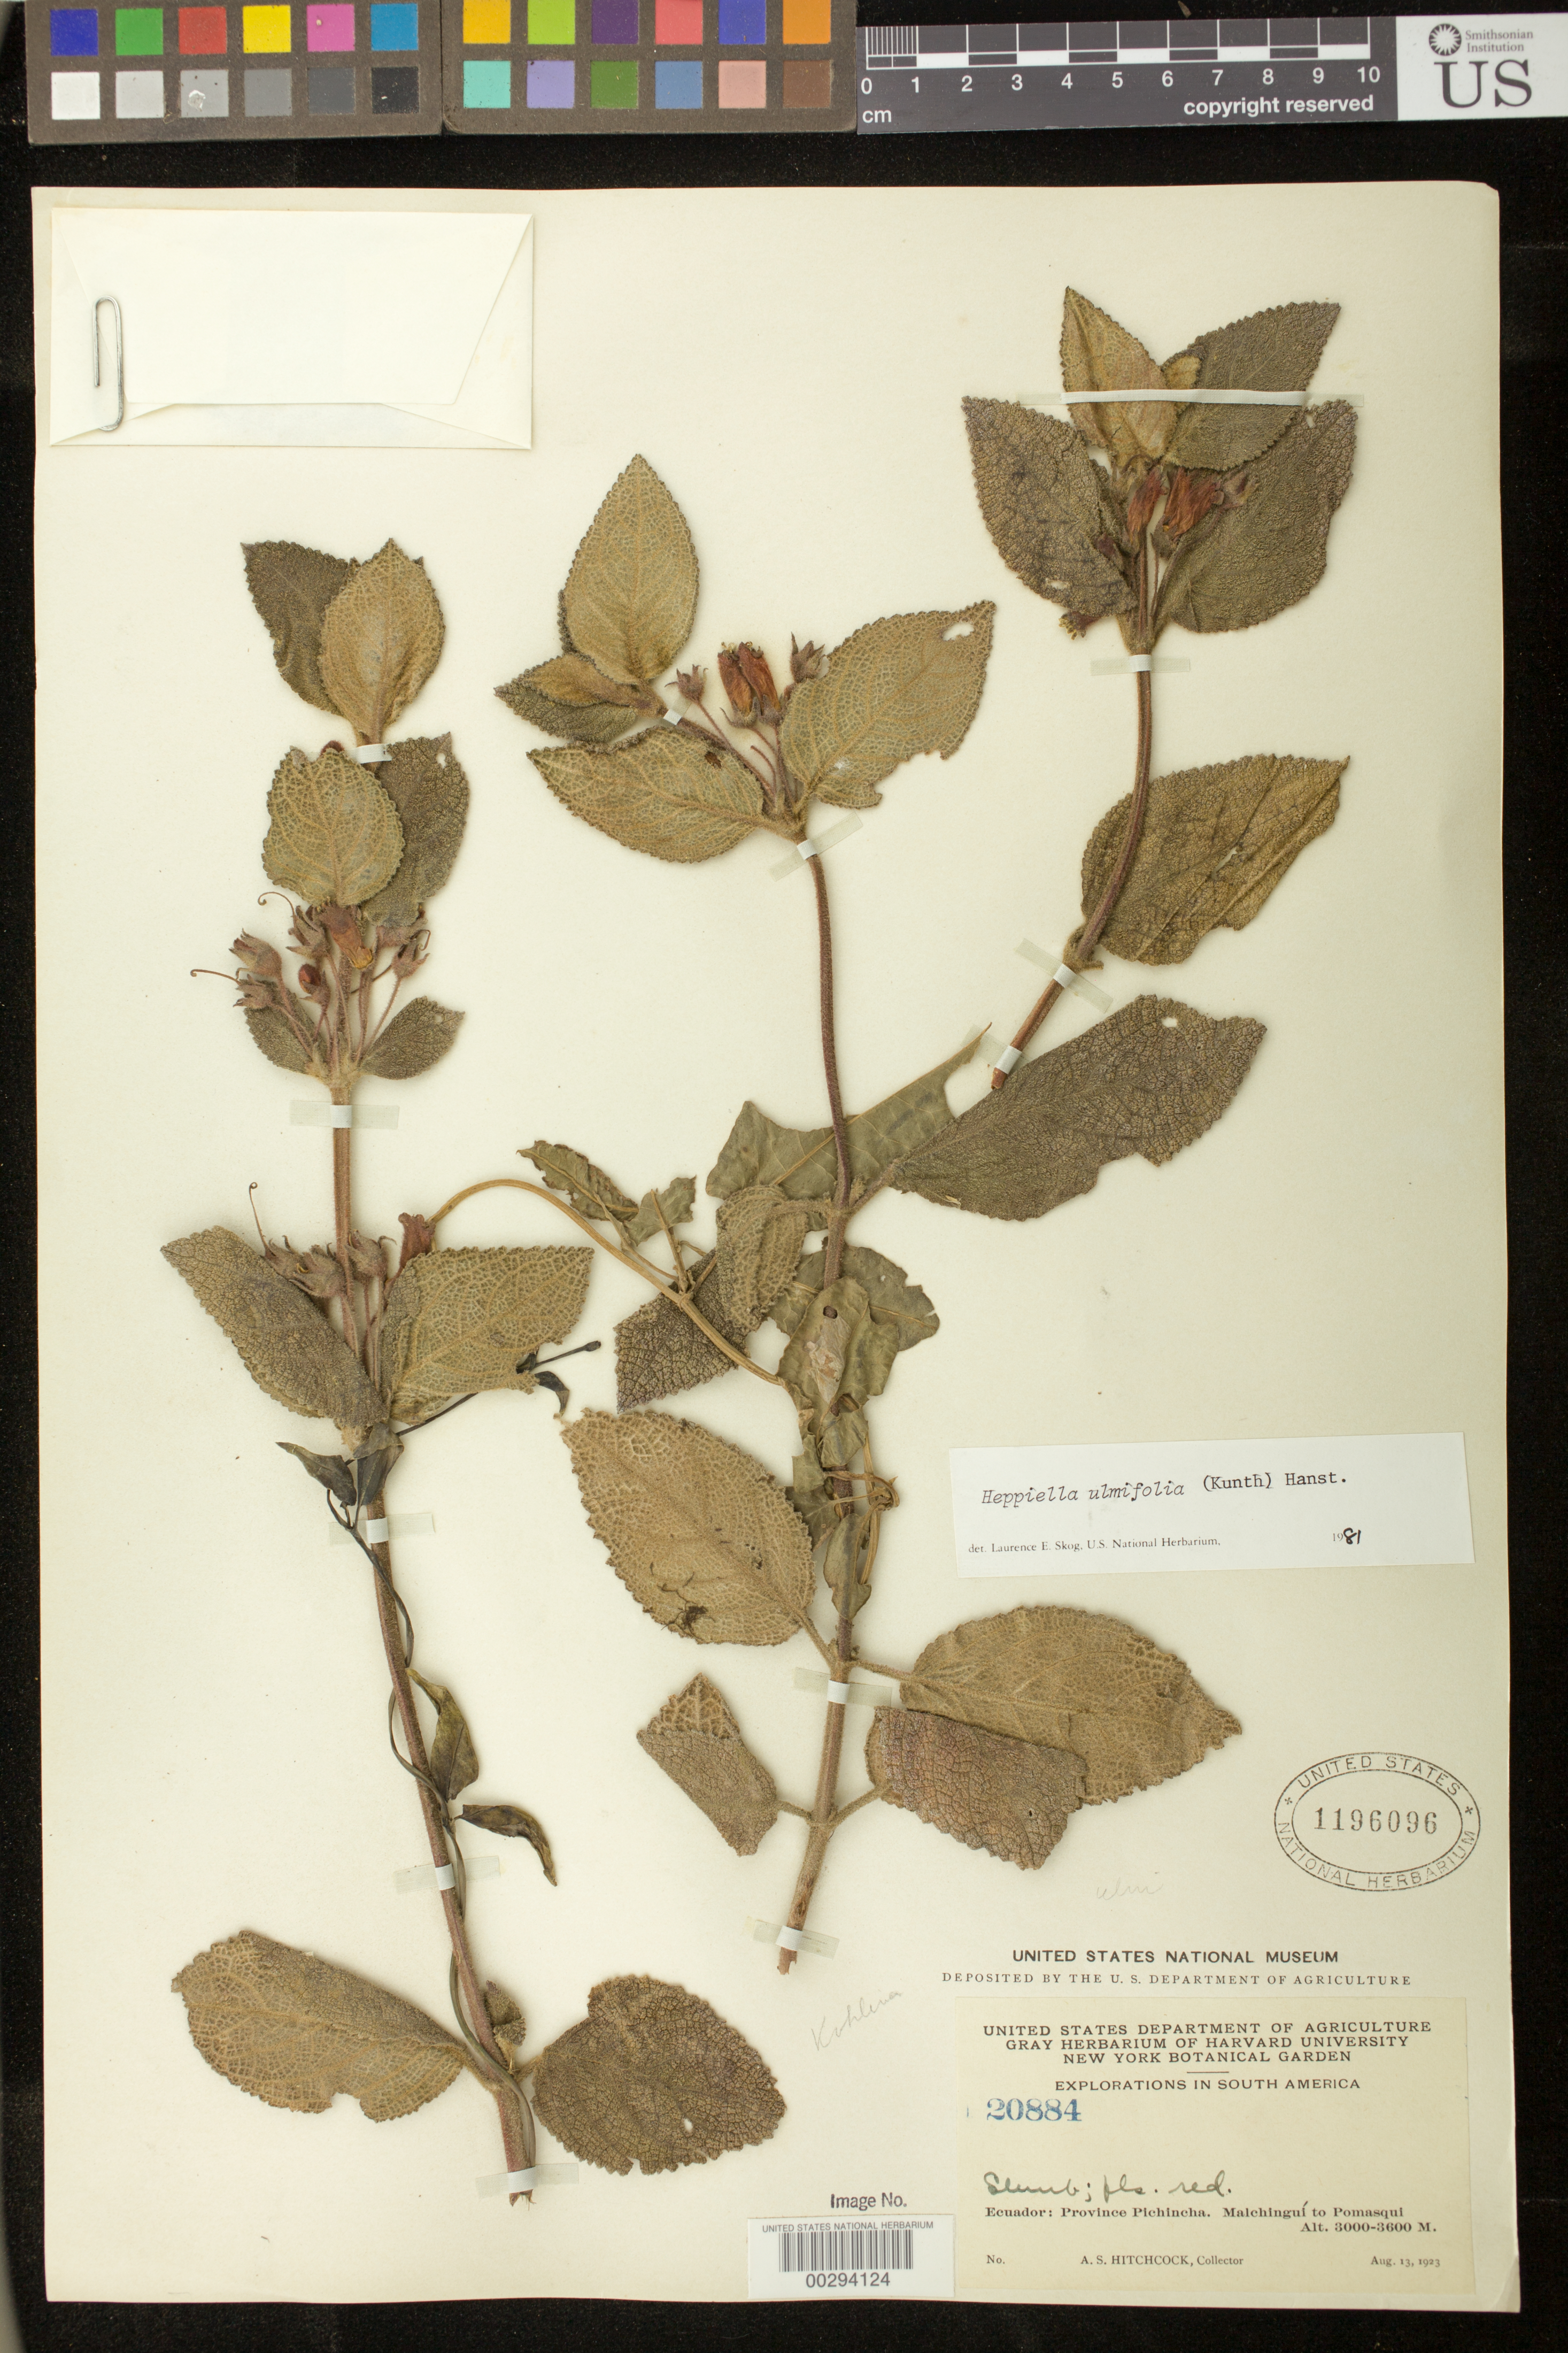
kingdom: Plantae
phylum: Tracheophyta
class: Magnoliopsida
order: Lamiales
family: Gesneriaceae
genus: Heppiella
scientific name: Heppiella ulmifolia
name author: (Kunth) Hanst.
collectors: A. S. Hitchcock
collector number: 20884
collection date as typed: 13 Aug 1923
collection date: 1923-08-13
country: Ecuador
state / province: Pichincha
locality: Malchingui to Pomasqui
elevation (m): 3000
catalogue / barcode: US 1196096